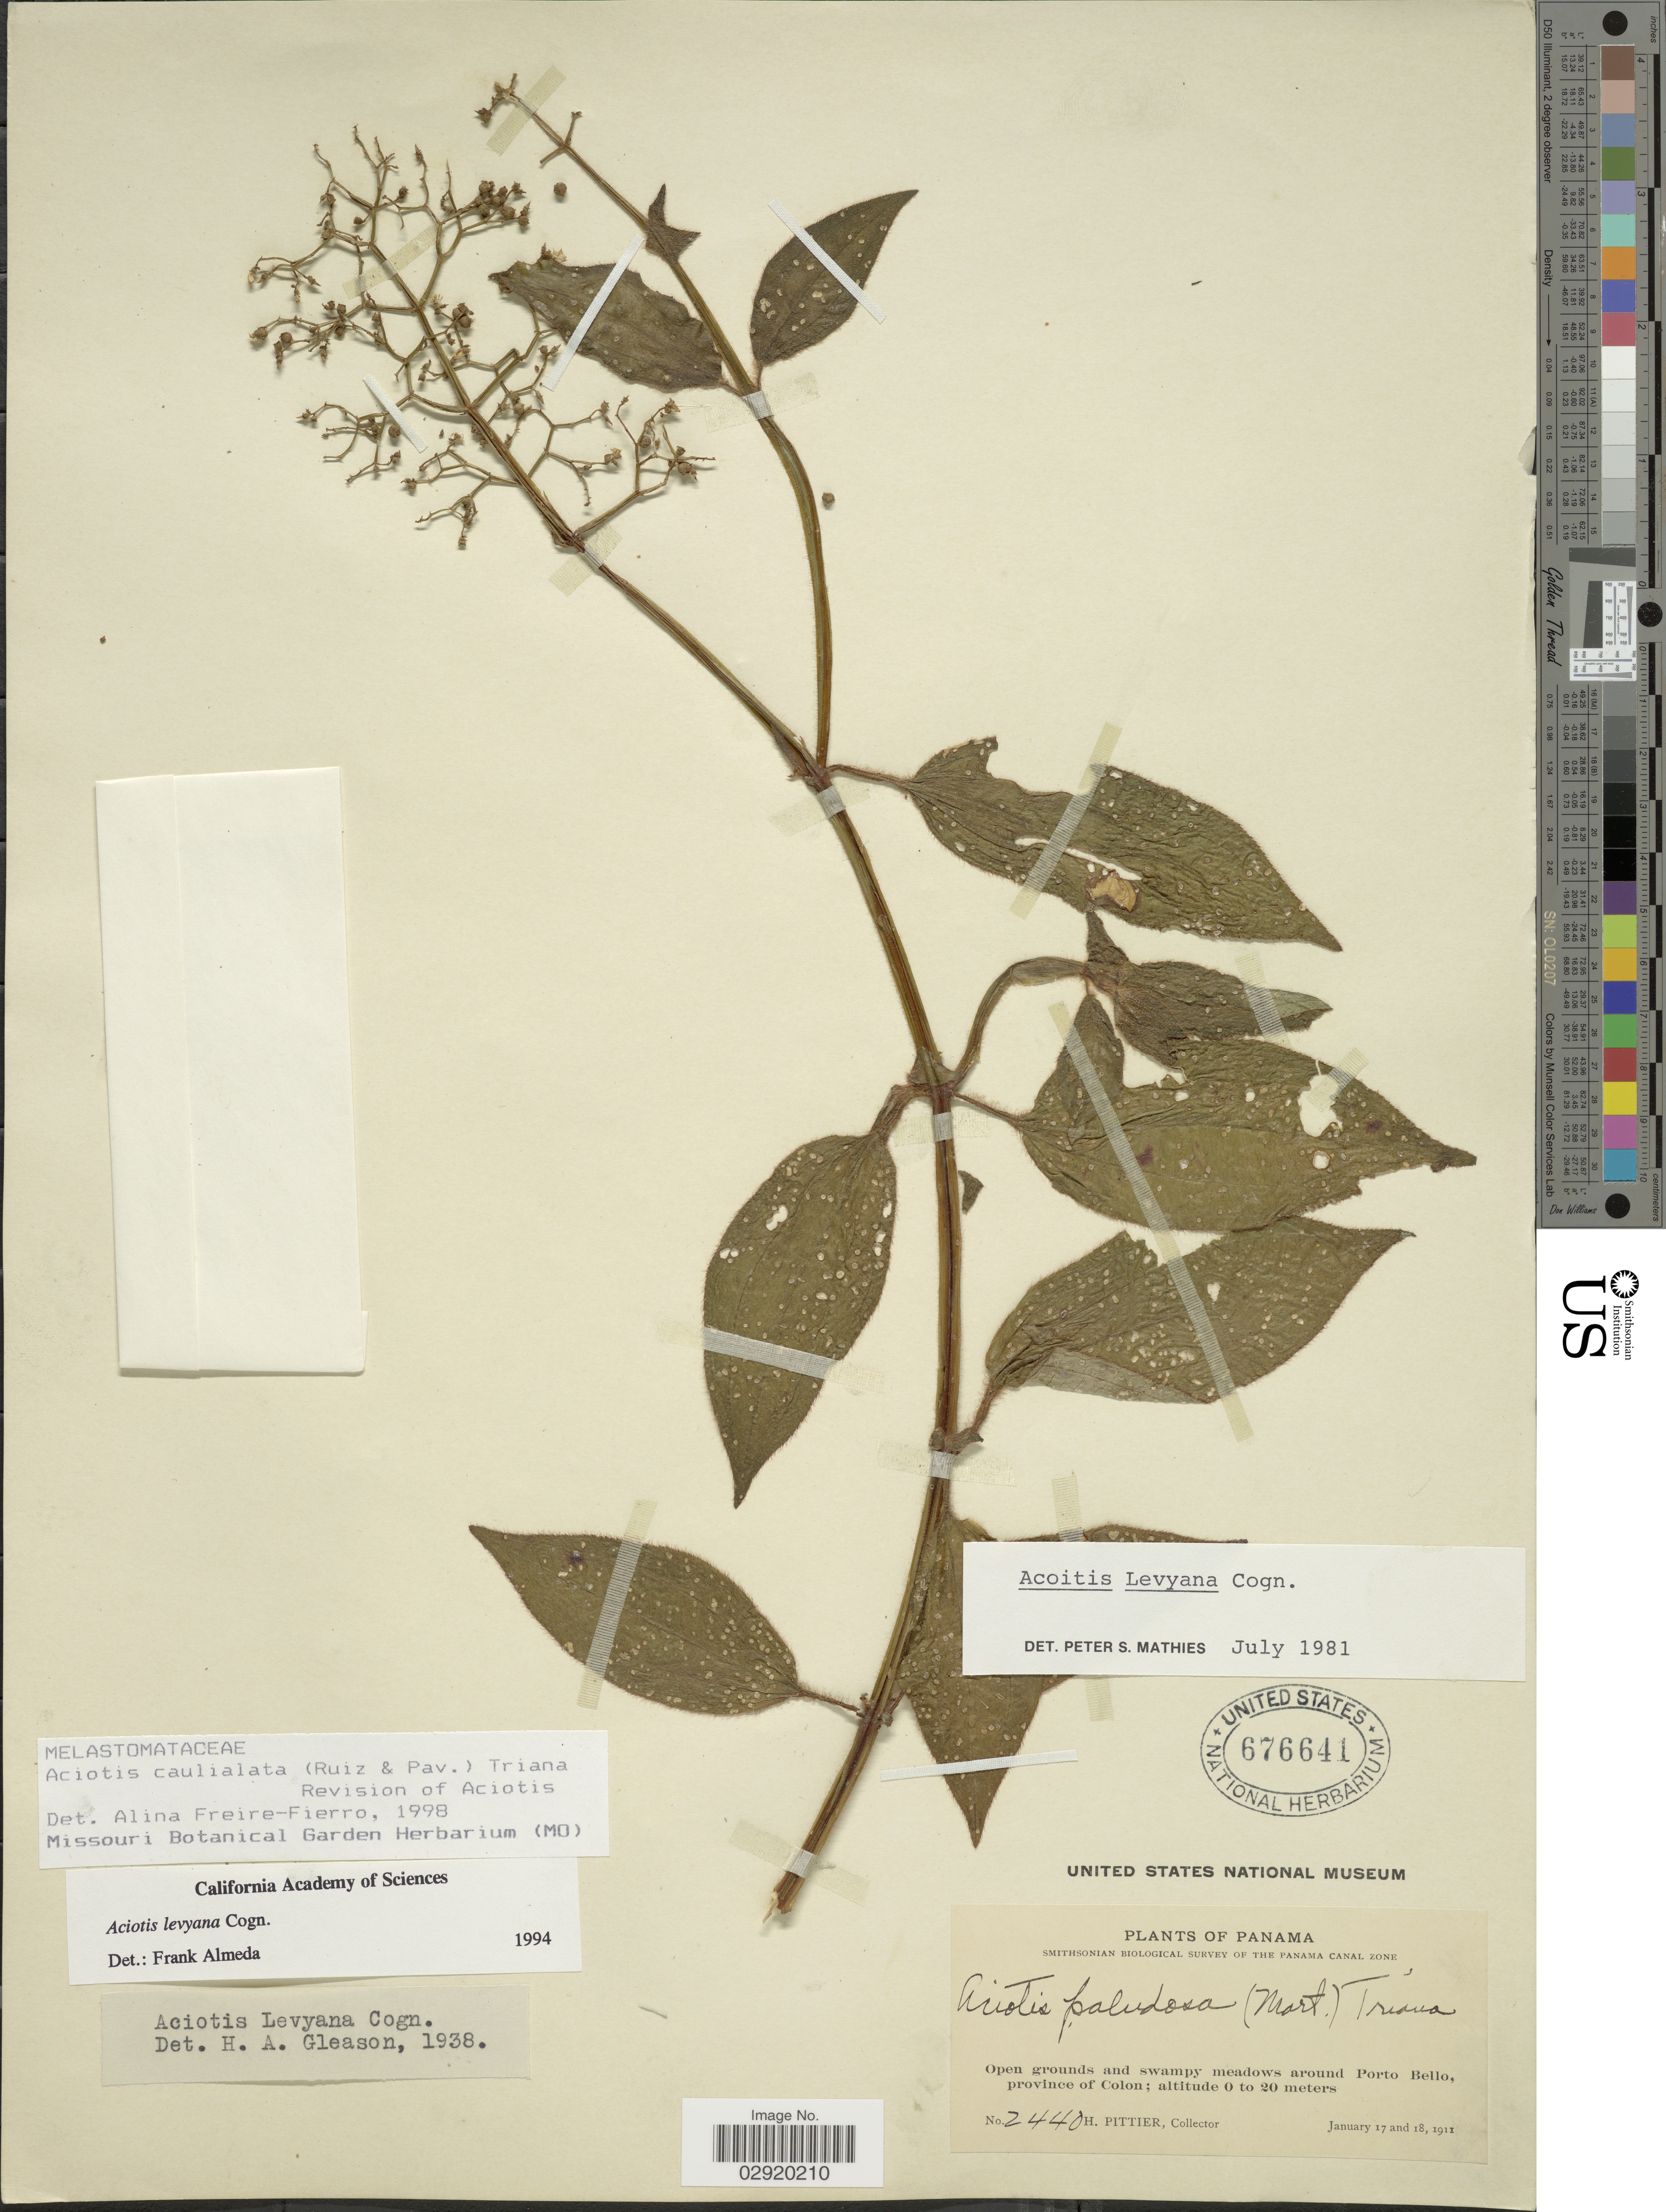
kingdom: Plantae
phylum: Tracheophyta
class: Magnoliopsida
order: Myrtales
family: Melastomataceae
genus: Aciotis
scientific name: Aciotis rubricaulis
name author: (Mart. ex DC.) Triana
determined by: Nunes da Silva, Diego, (RB), Jardim Botanico do Rio de Janeiro - Herbario (BRAZIL)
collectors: H. F. Pittier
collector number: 2440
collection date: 1911-01-17/1911-01-18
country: Panama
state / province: Colón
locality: Open grounds and swampy meadows around Porto Bello.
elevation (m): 0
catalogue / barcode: US 676641